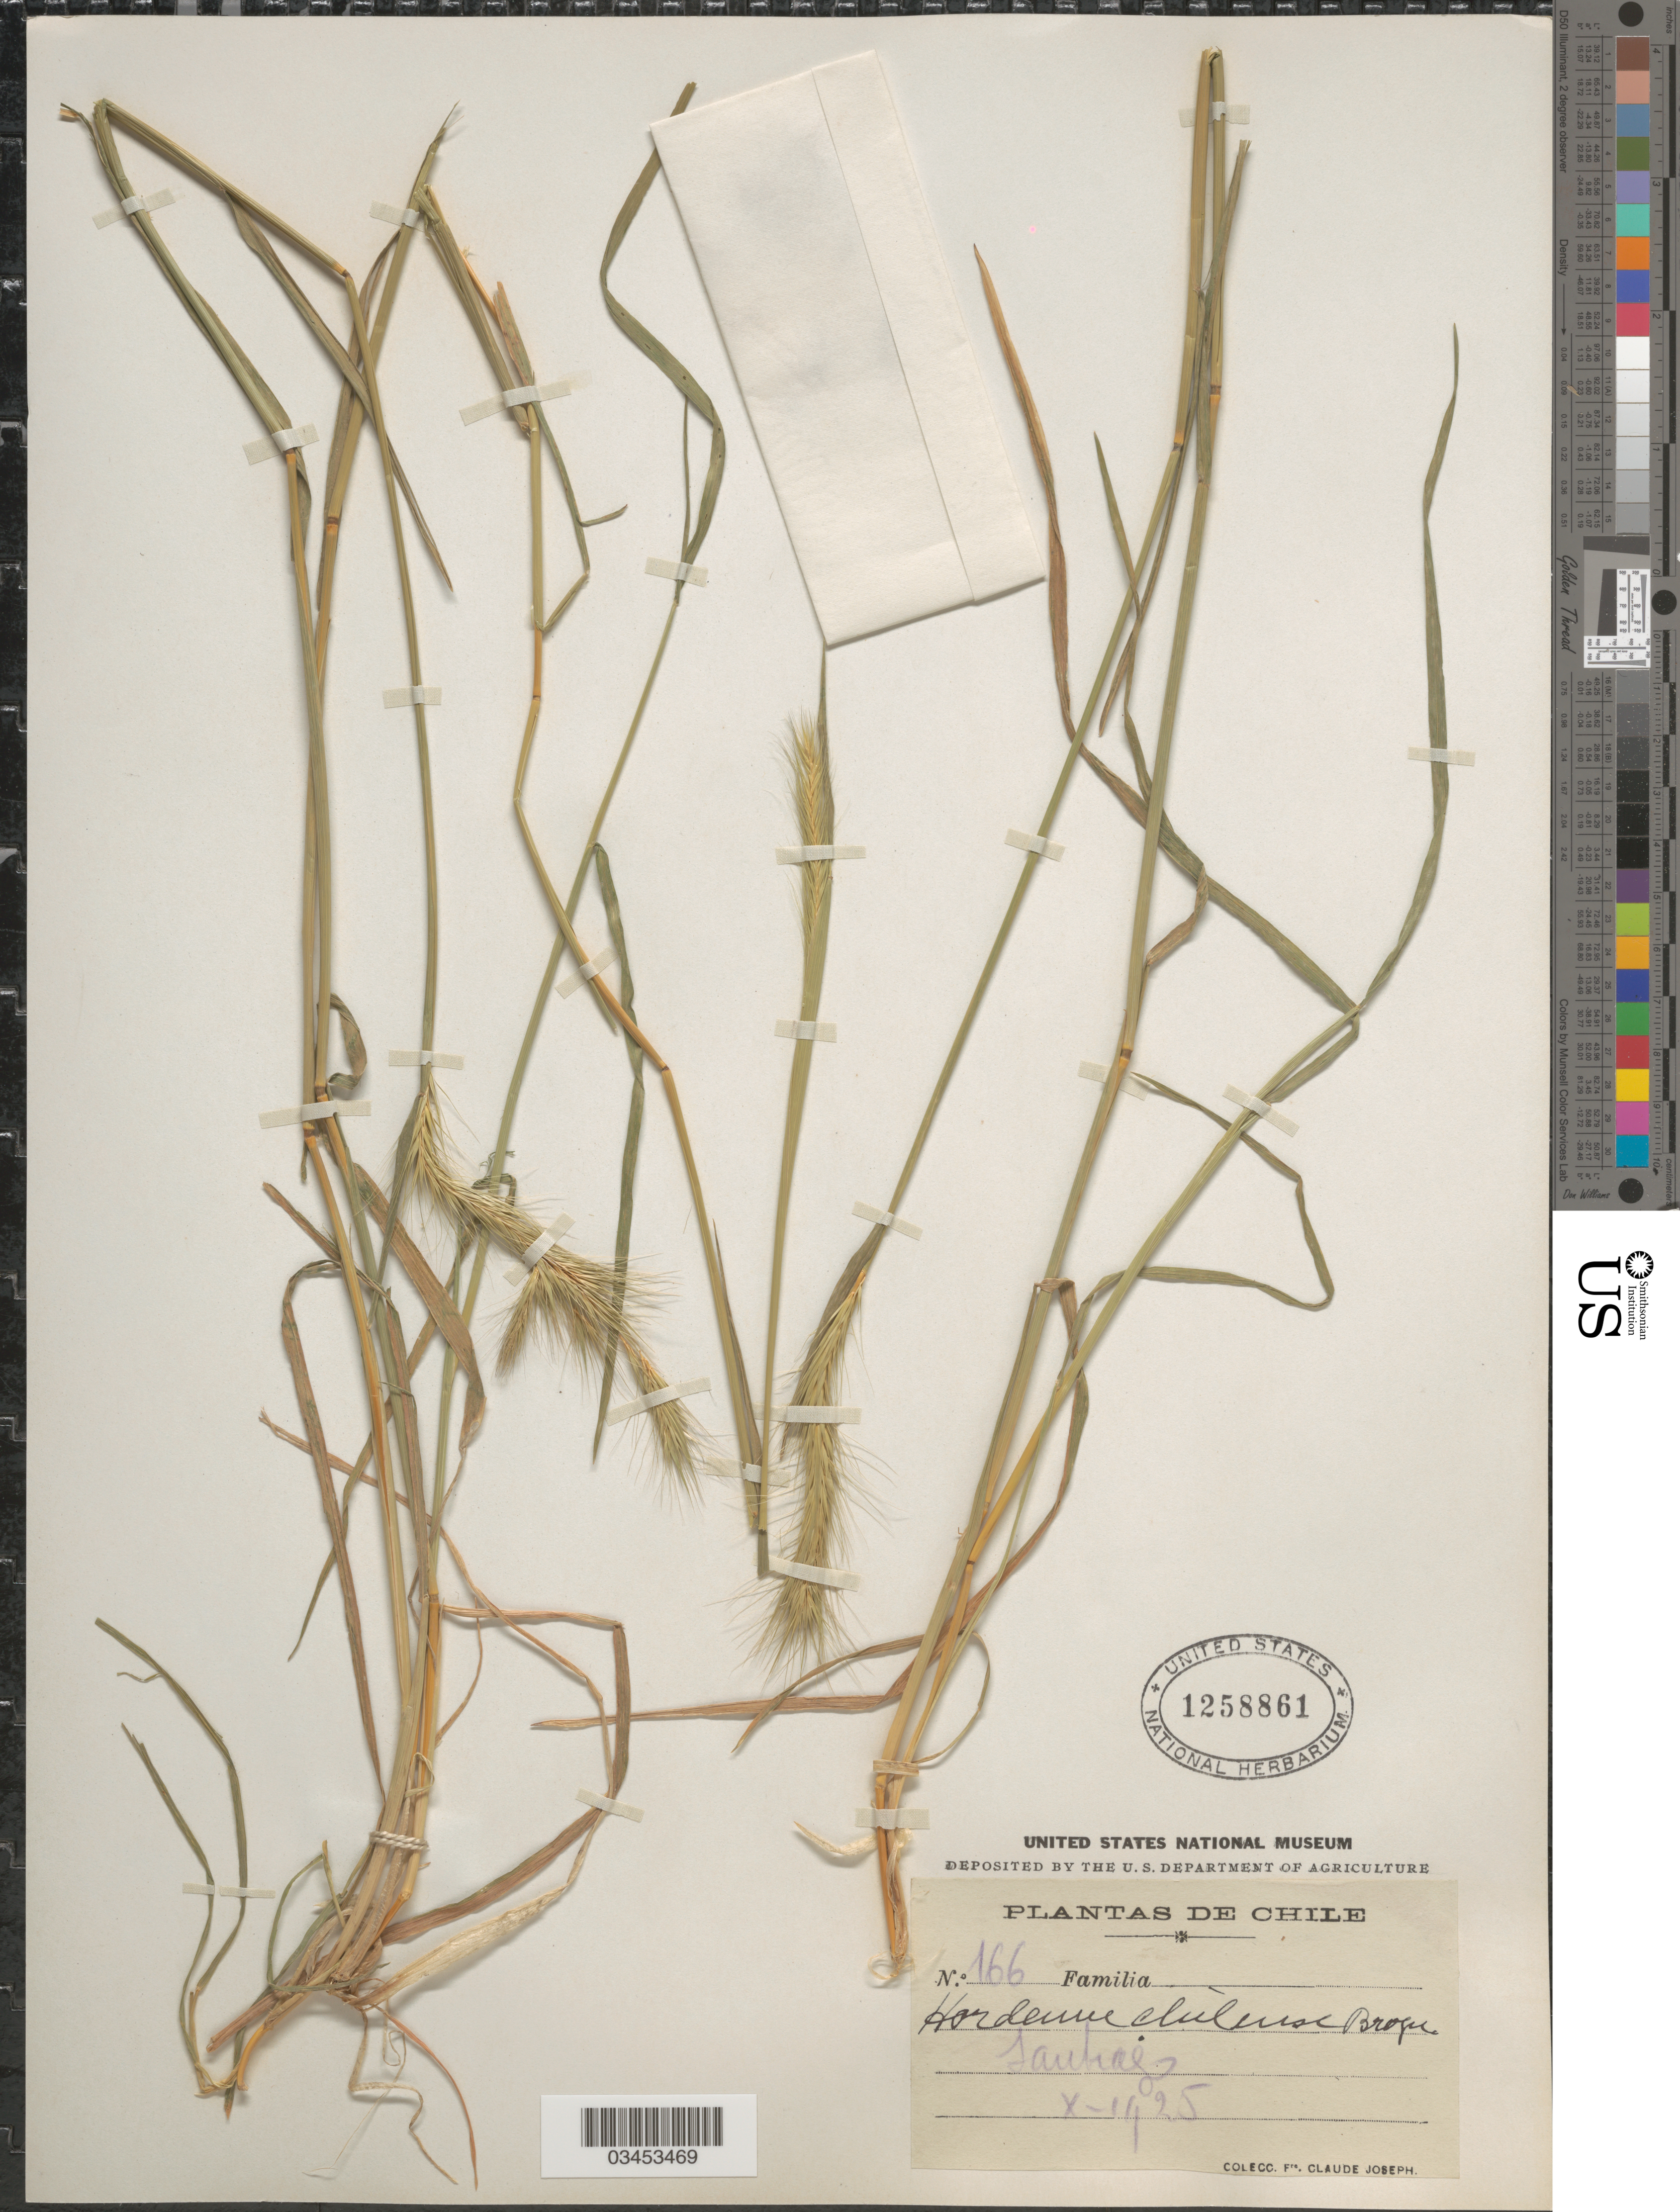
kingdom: Plantae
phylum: Tracheophyta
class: Liliopsida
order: Poales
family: Poaceae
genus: Hordeum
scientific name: Hordeum chilense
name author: Roem. & Schult.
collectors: Bro. Claude-Joseph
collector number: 166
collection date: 1925-10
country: Chile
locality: Santiago.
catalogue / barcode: US 1258861